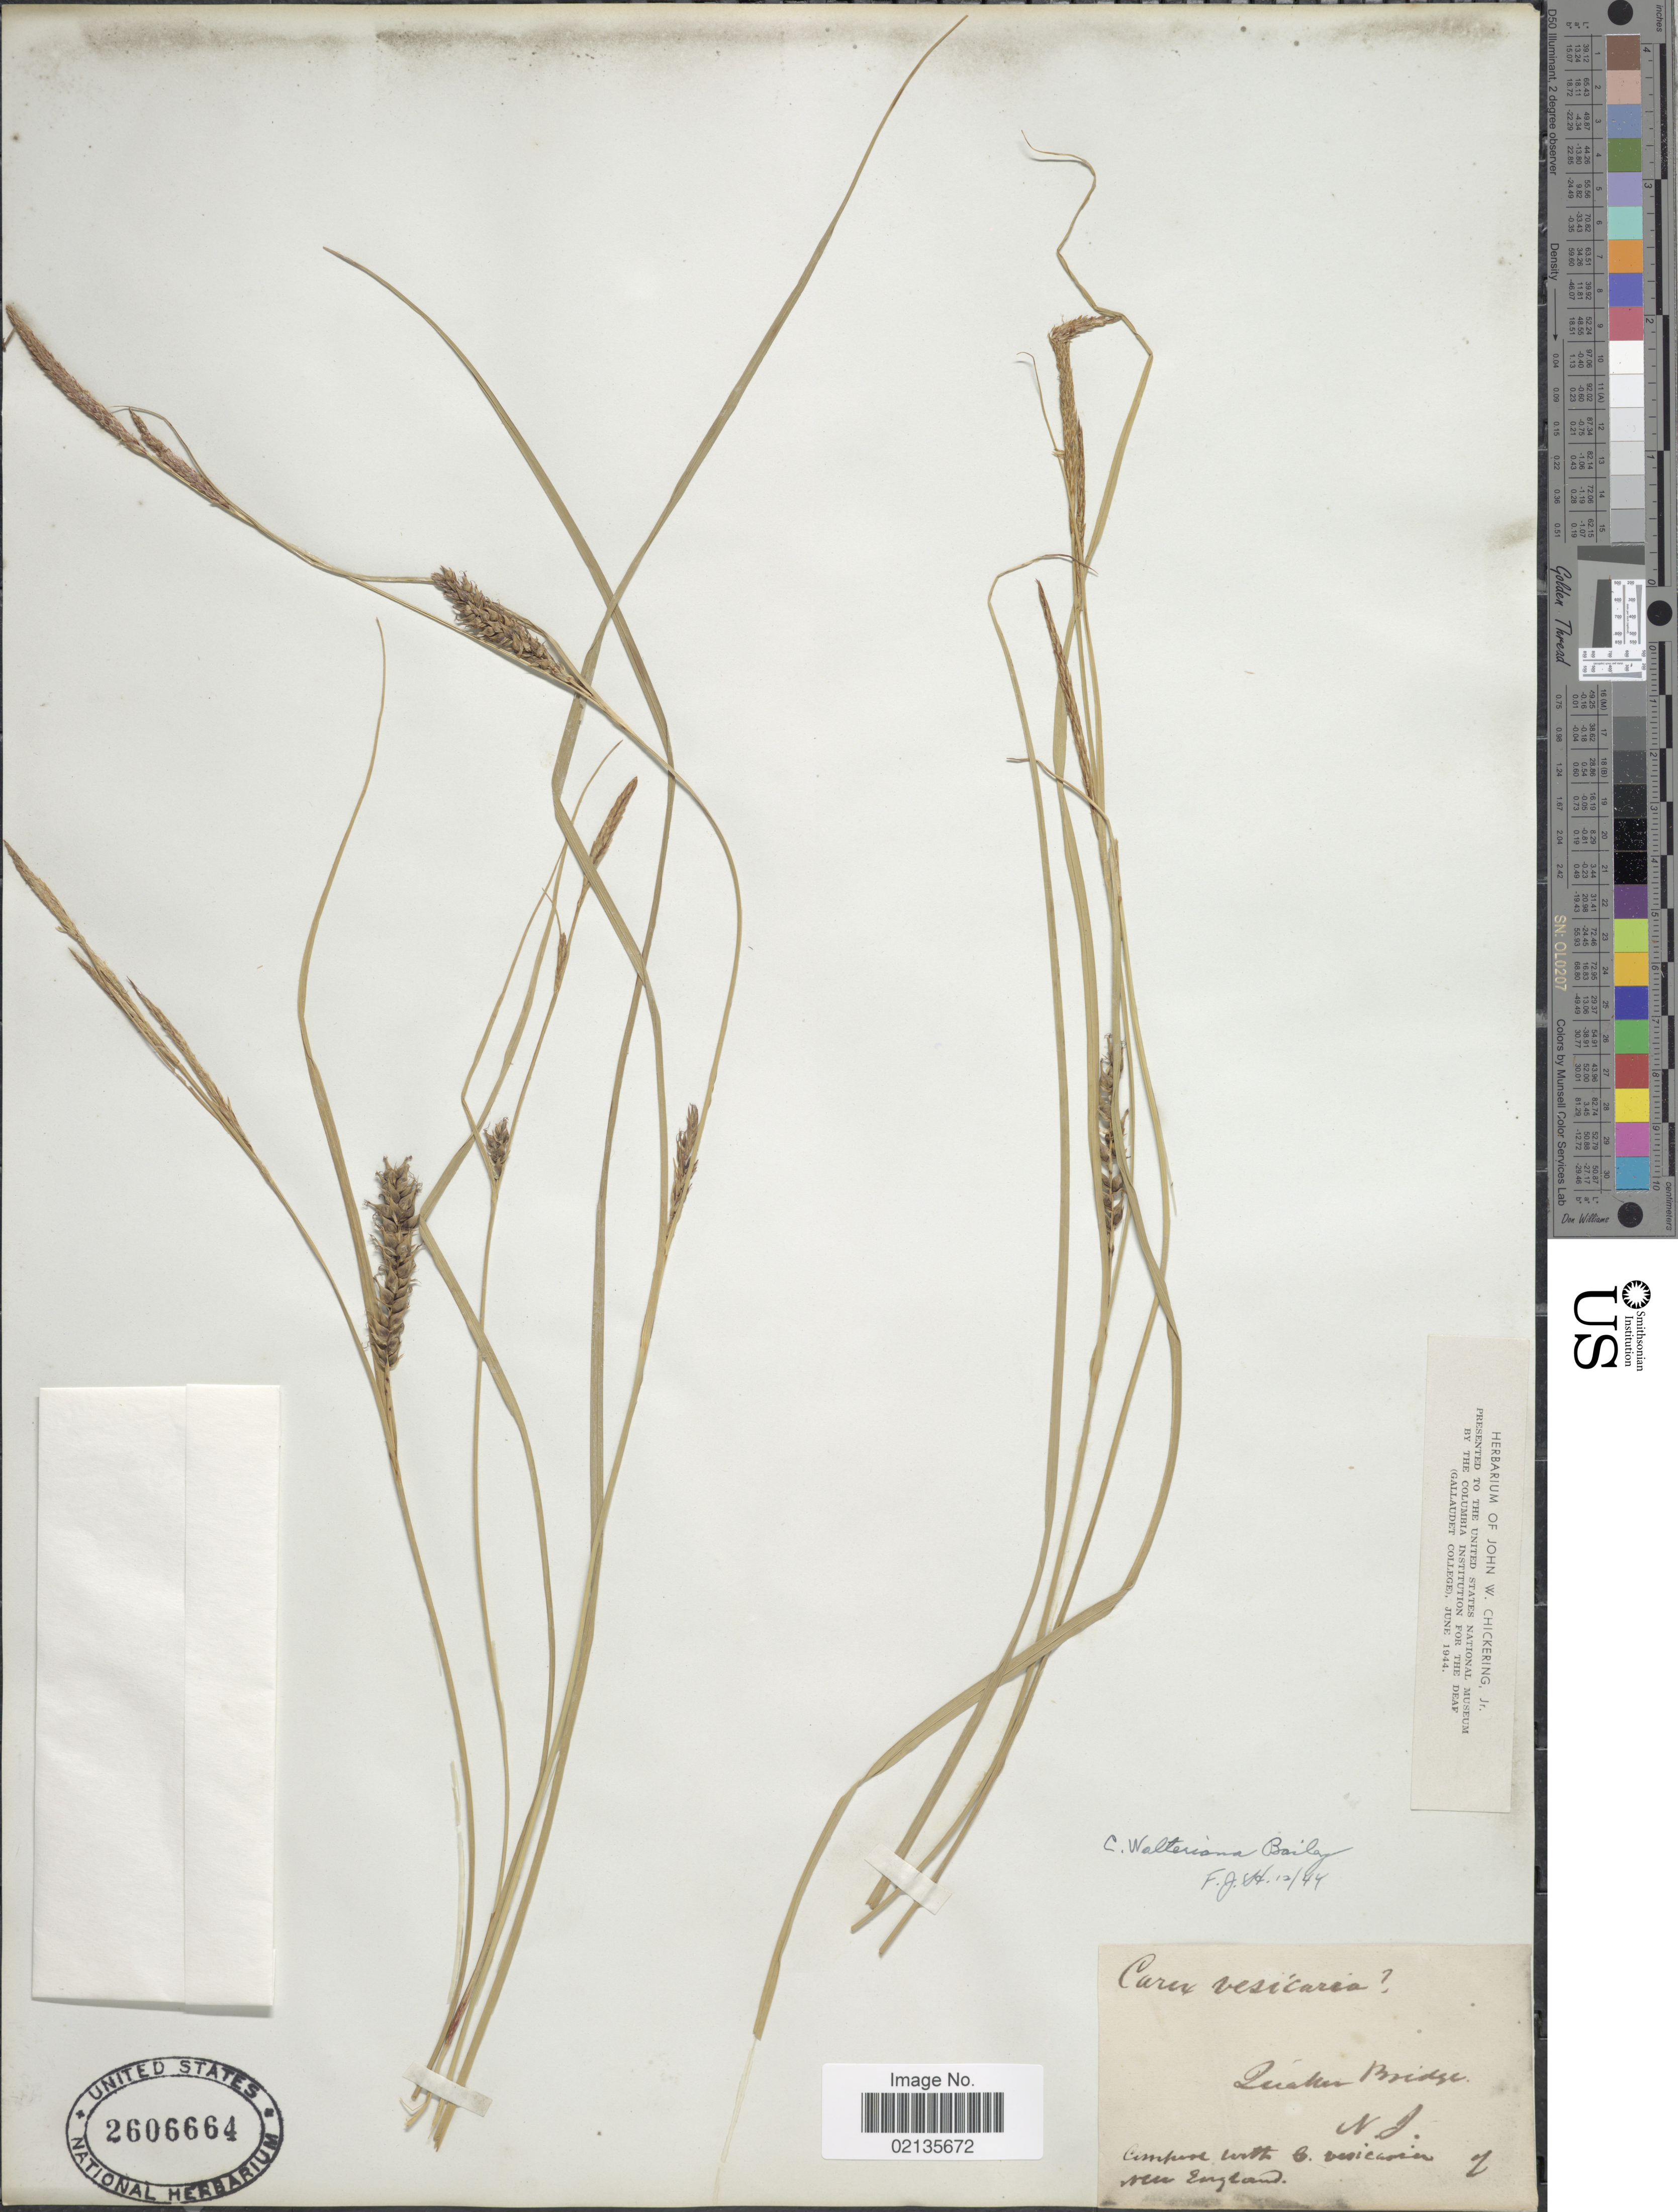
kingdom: Plantae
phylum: Tracheophyta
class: Liliopsida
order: Poales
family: Cyperaceae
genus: Carex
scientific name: Carex striata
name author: Michx.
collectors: ex herb. J.W. Chickering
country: United States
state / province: New Jersey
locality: Quaker Bridge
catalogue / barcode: US 2606664